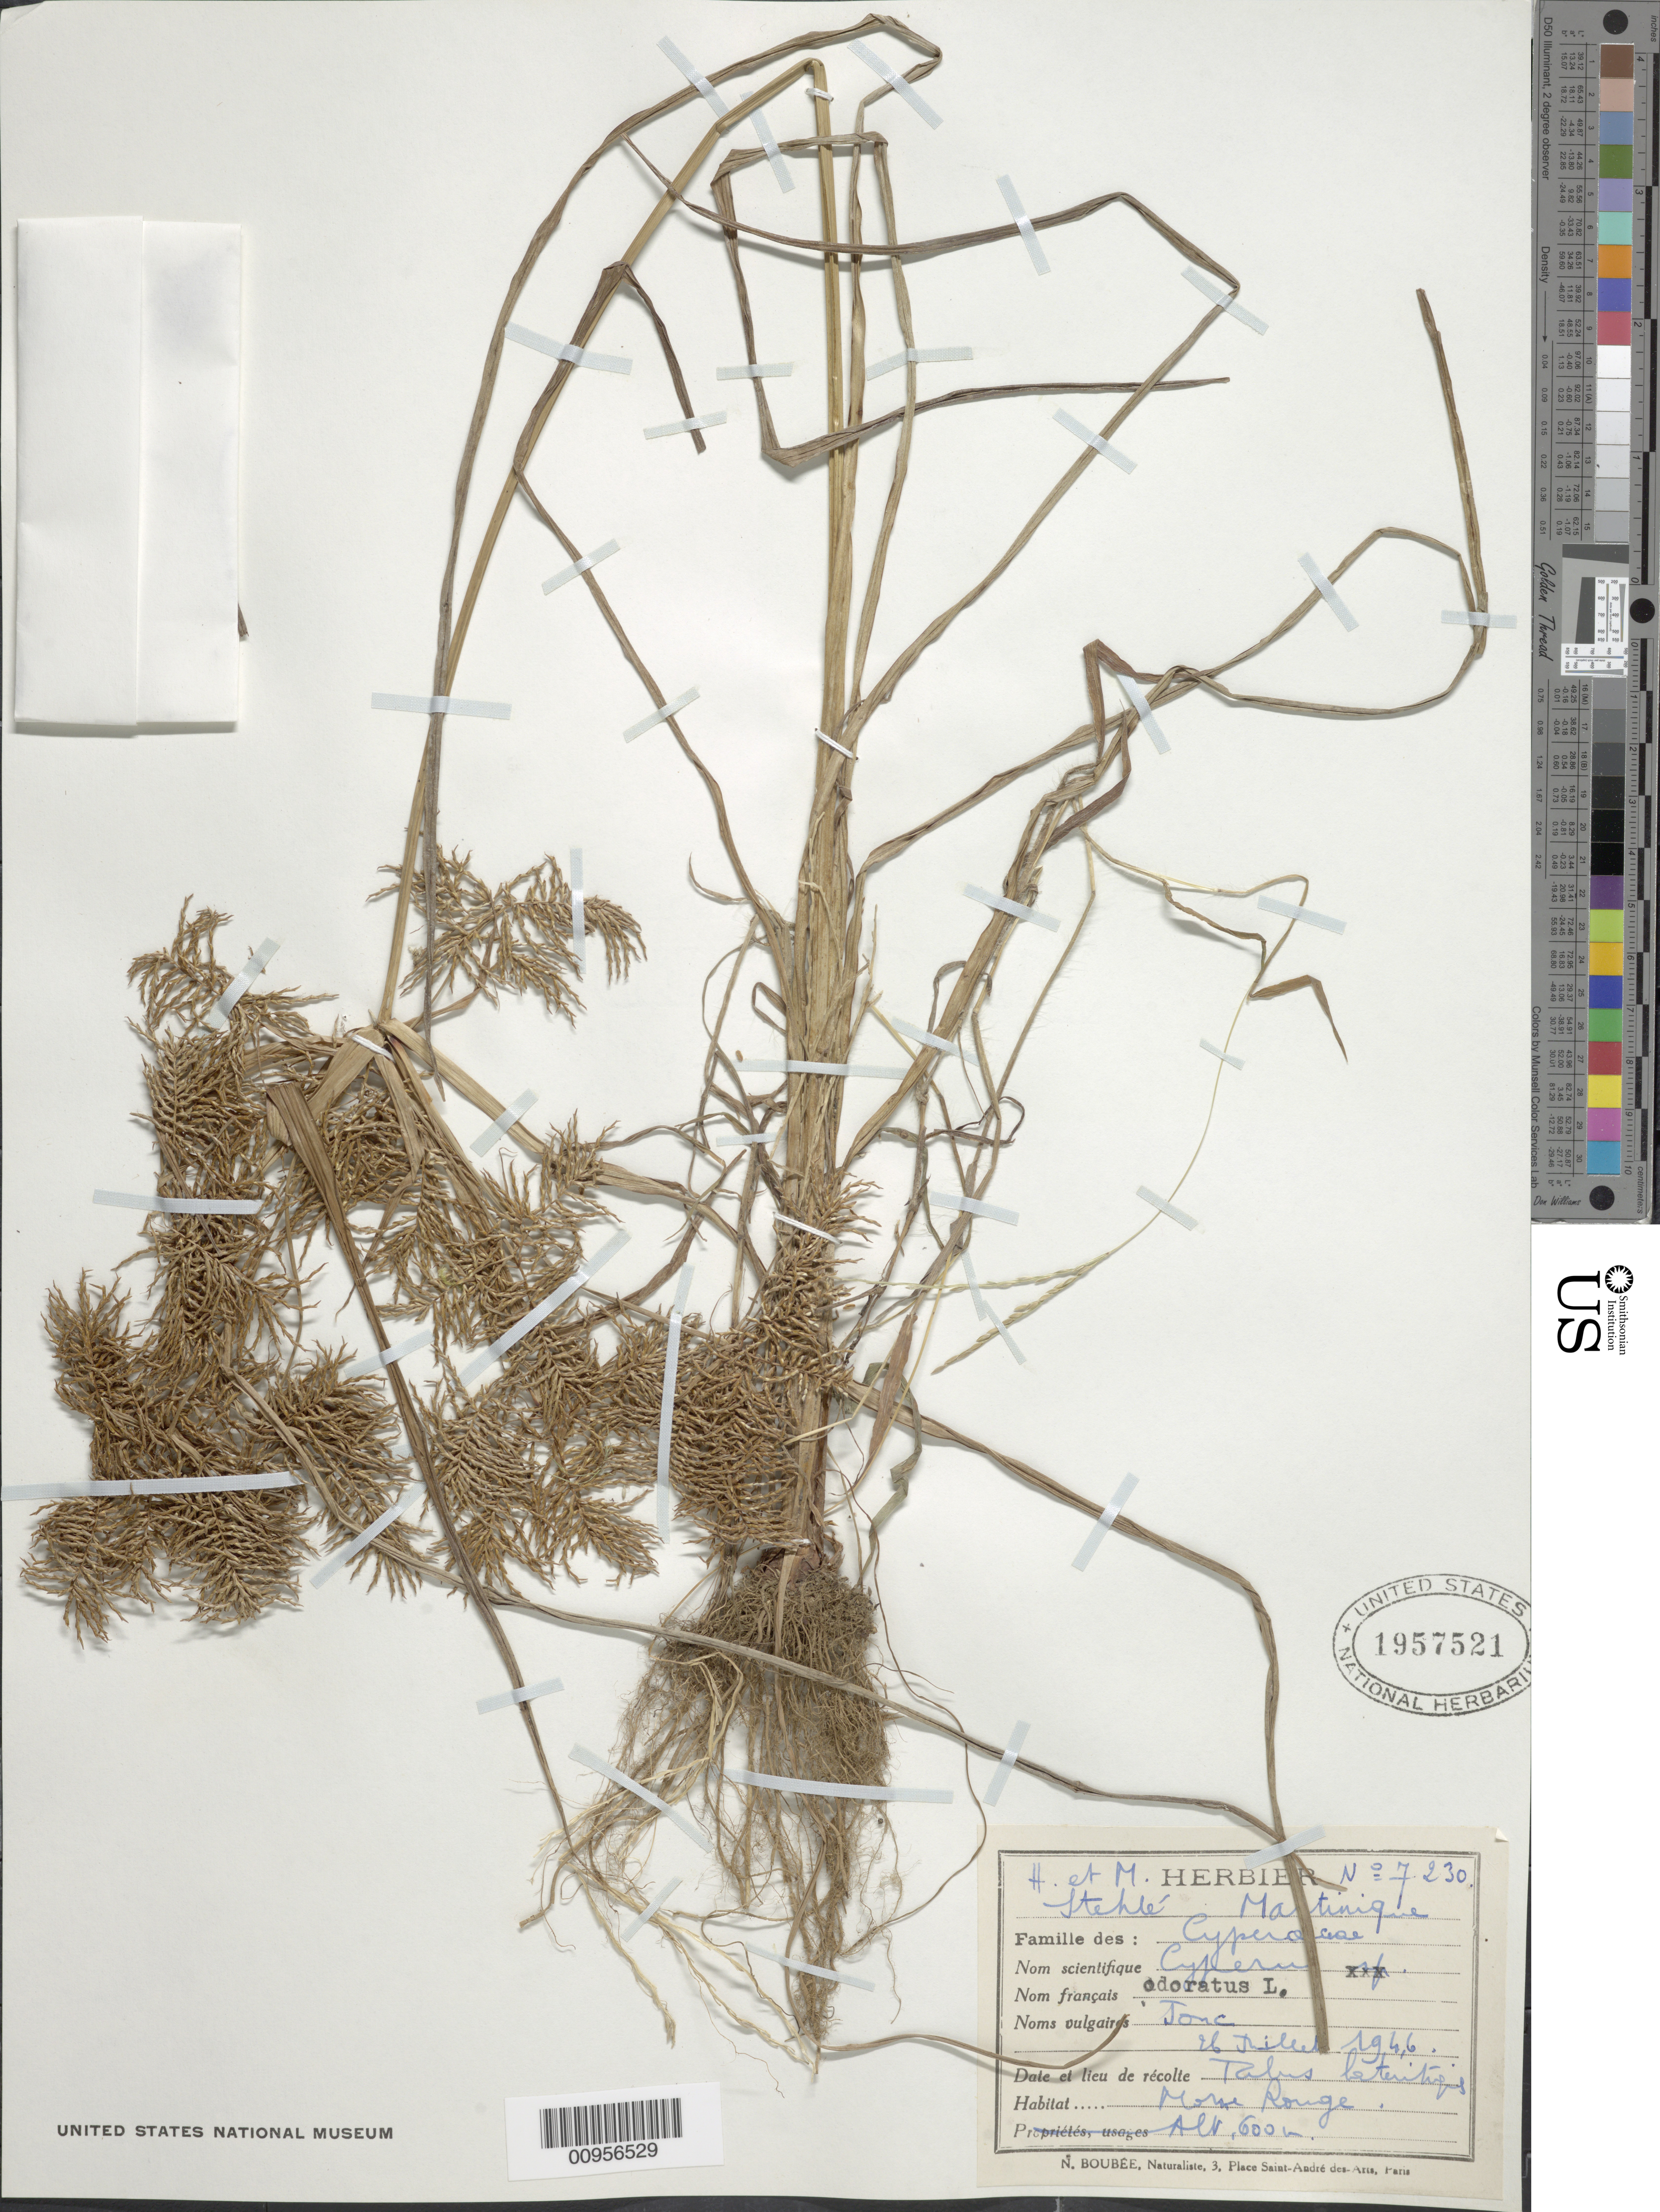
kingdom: Plantae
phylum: Tracheophyta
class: Liliopsida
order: Poales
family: Cyperaceae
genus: Cyperus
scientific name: Cyperus odoratus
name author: L.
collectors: H. Stehlé & M. Stehlé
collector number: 7230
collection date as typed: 26 Jul 1946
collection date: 1946-07-26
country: Martinique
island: Martinique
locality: Morne Rouge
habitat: Talus lateritiques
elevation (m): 600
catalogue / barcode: US 1957521